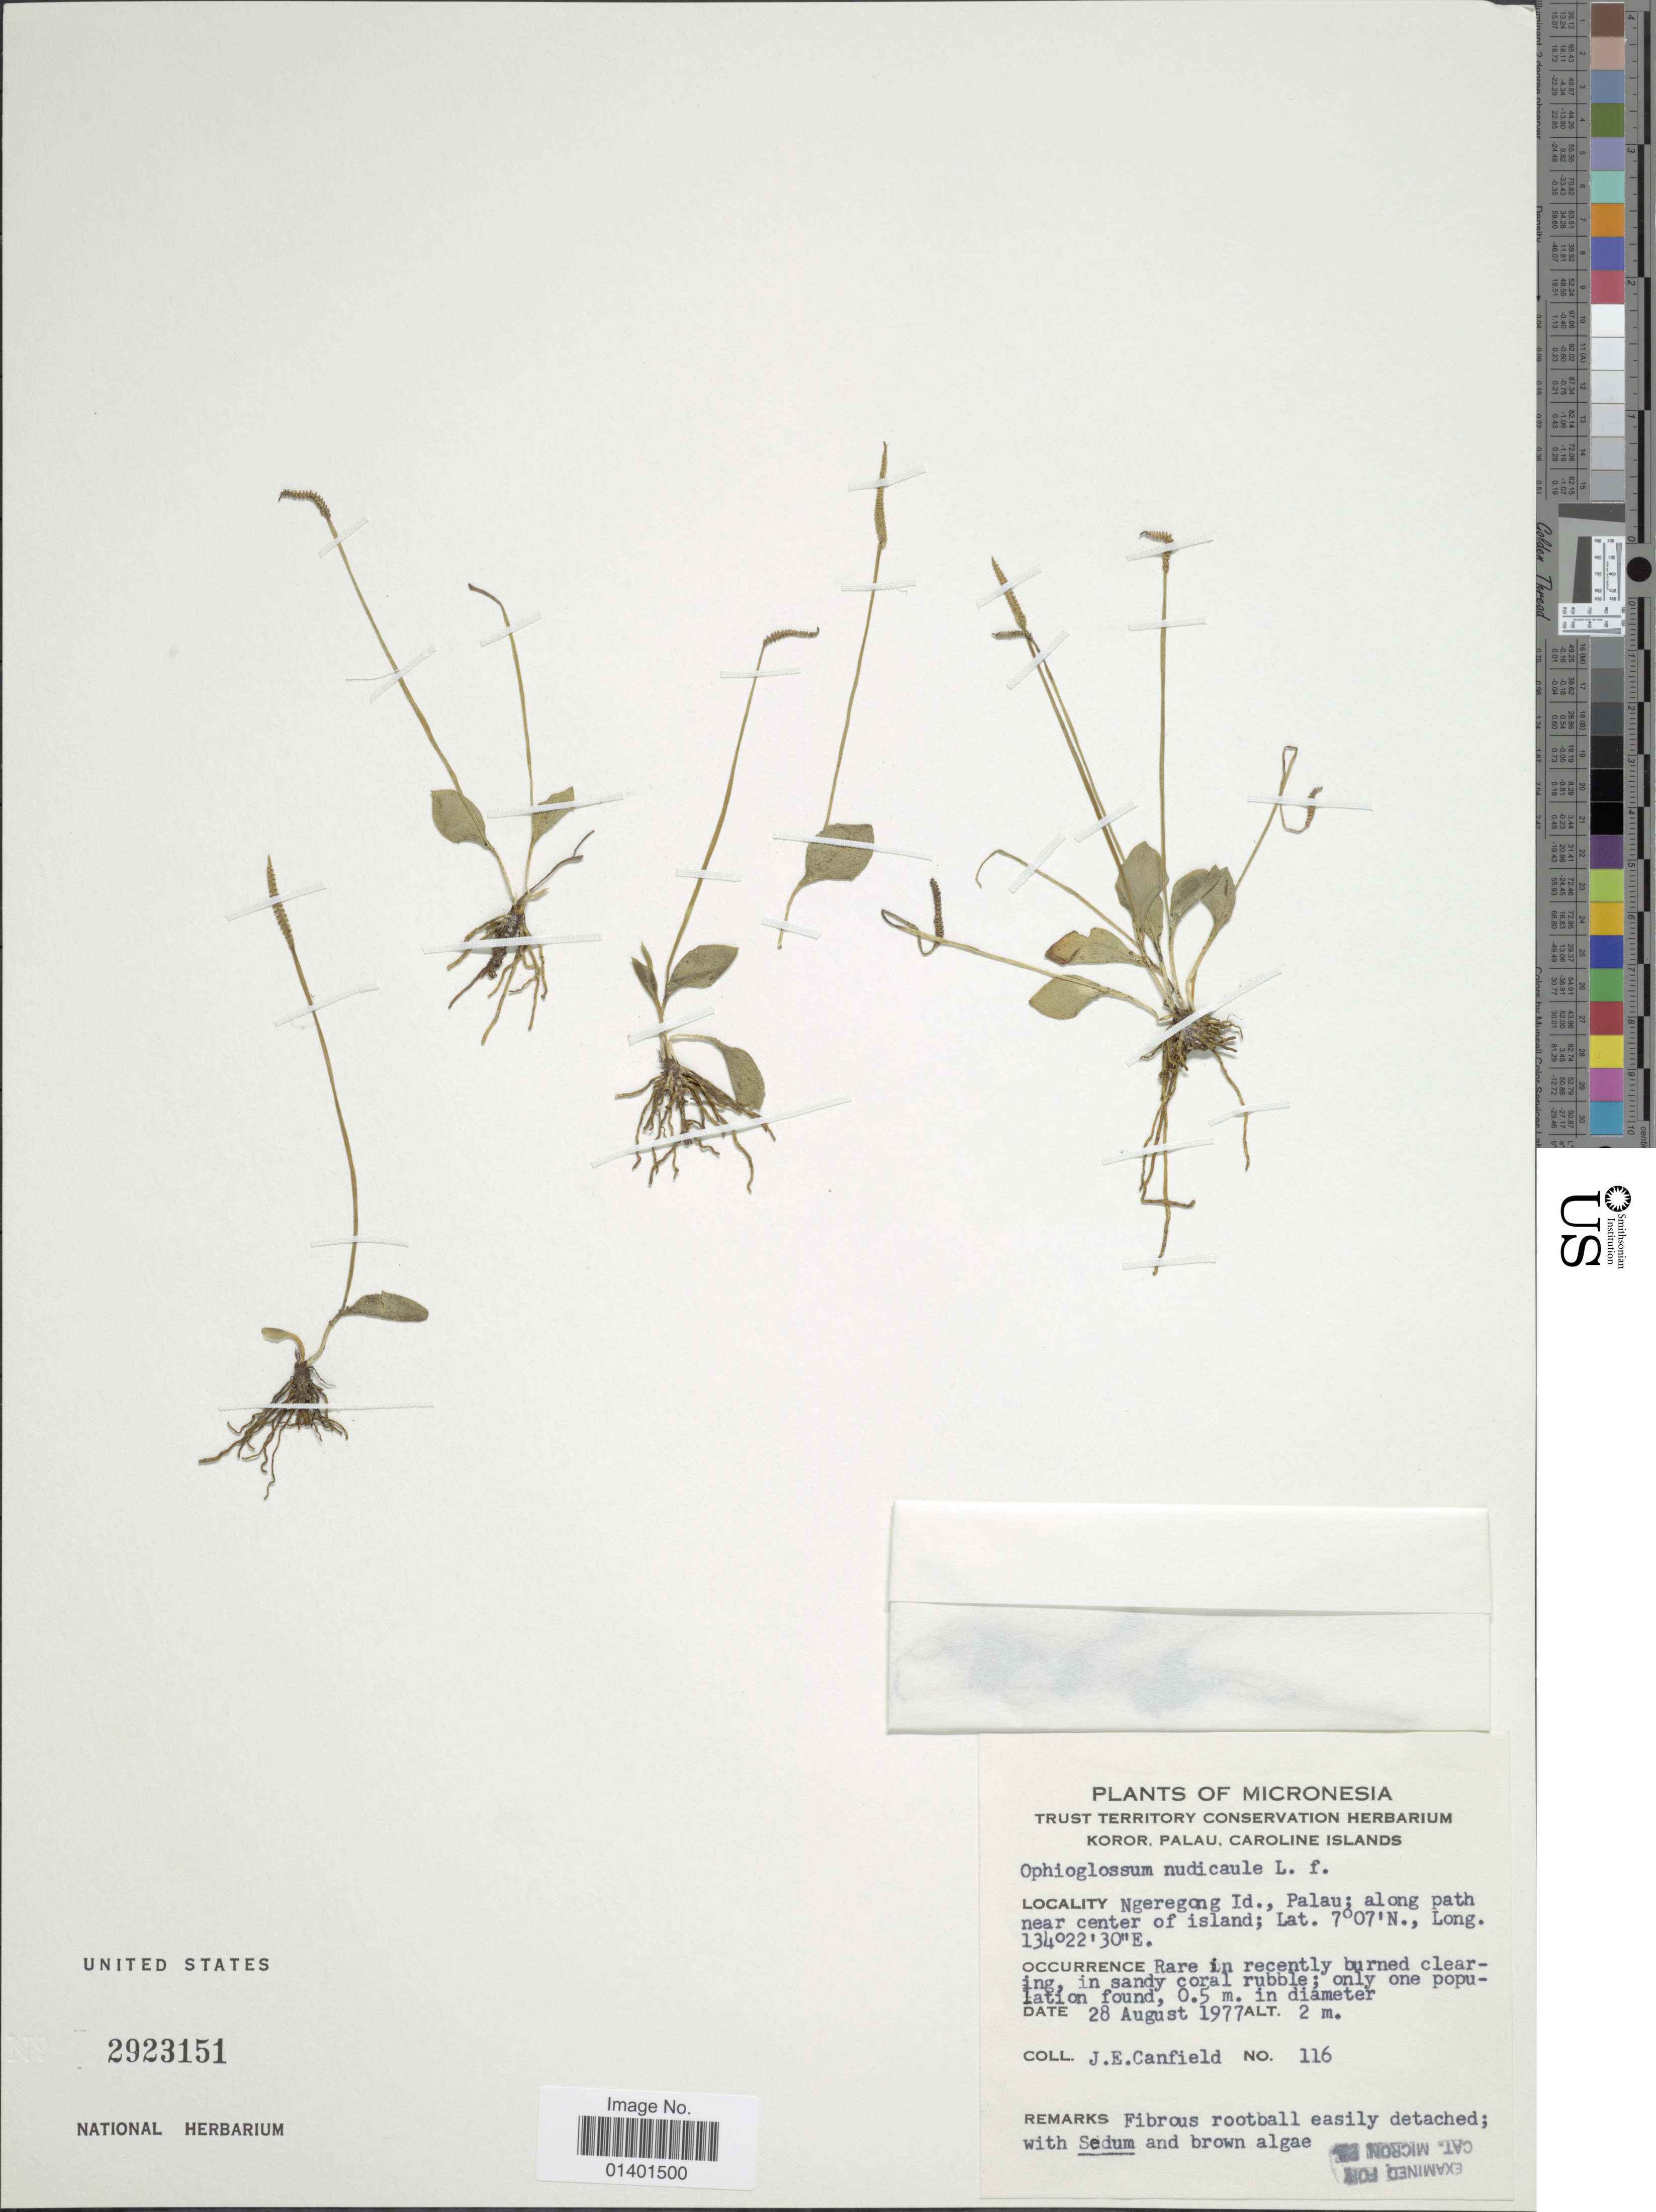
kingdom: Plantae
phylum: Tracheophyta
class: Polypodiopsida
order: Ophioglossales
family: Ophioglossaceae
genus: Ophioglossum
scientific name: Ophioglossum nudicaule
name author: L. f.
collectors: J. E. Canfield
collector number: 116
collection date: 1977-08-28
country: Palau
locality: Ngeregong Id; along path near center of island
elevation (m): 2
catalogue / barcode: US 2923151